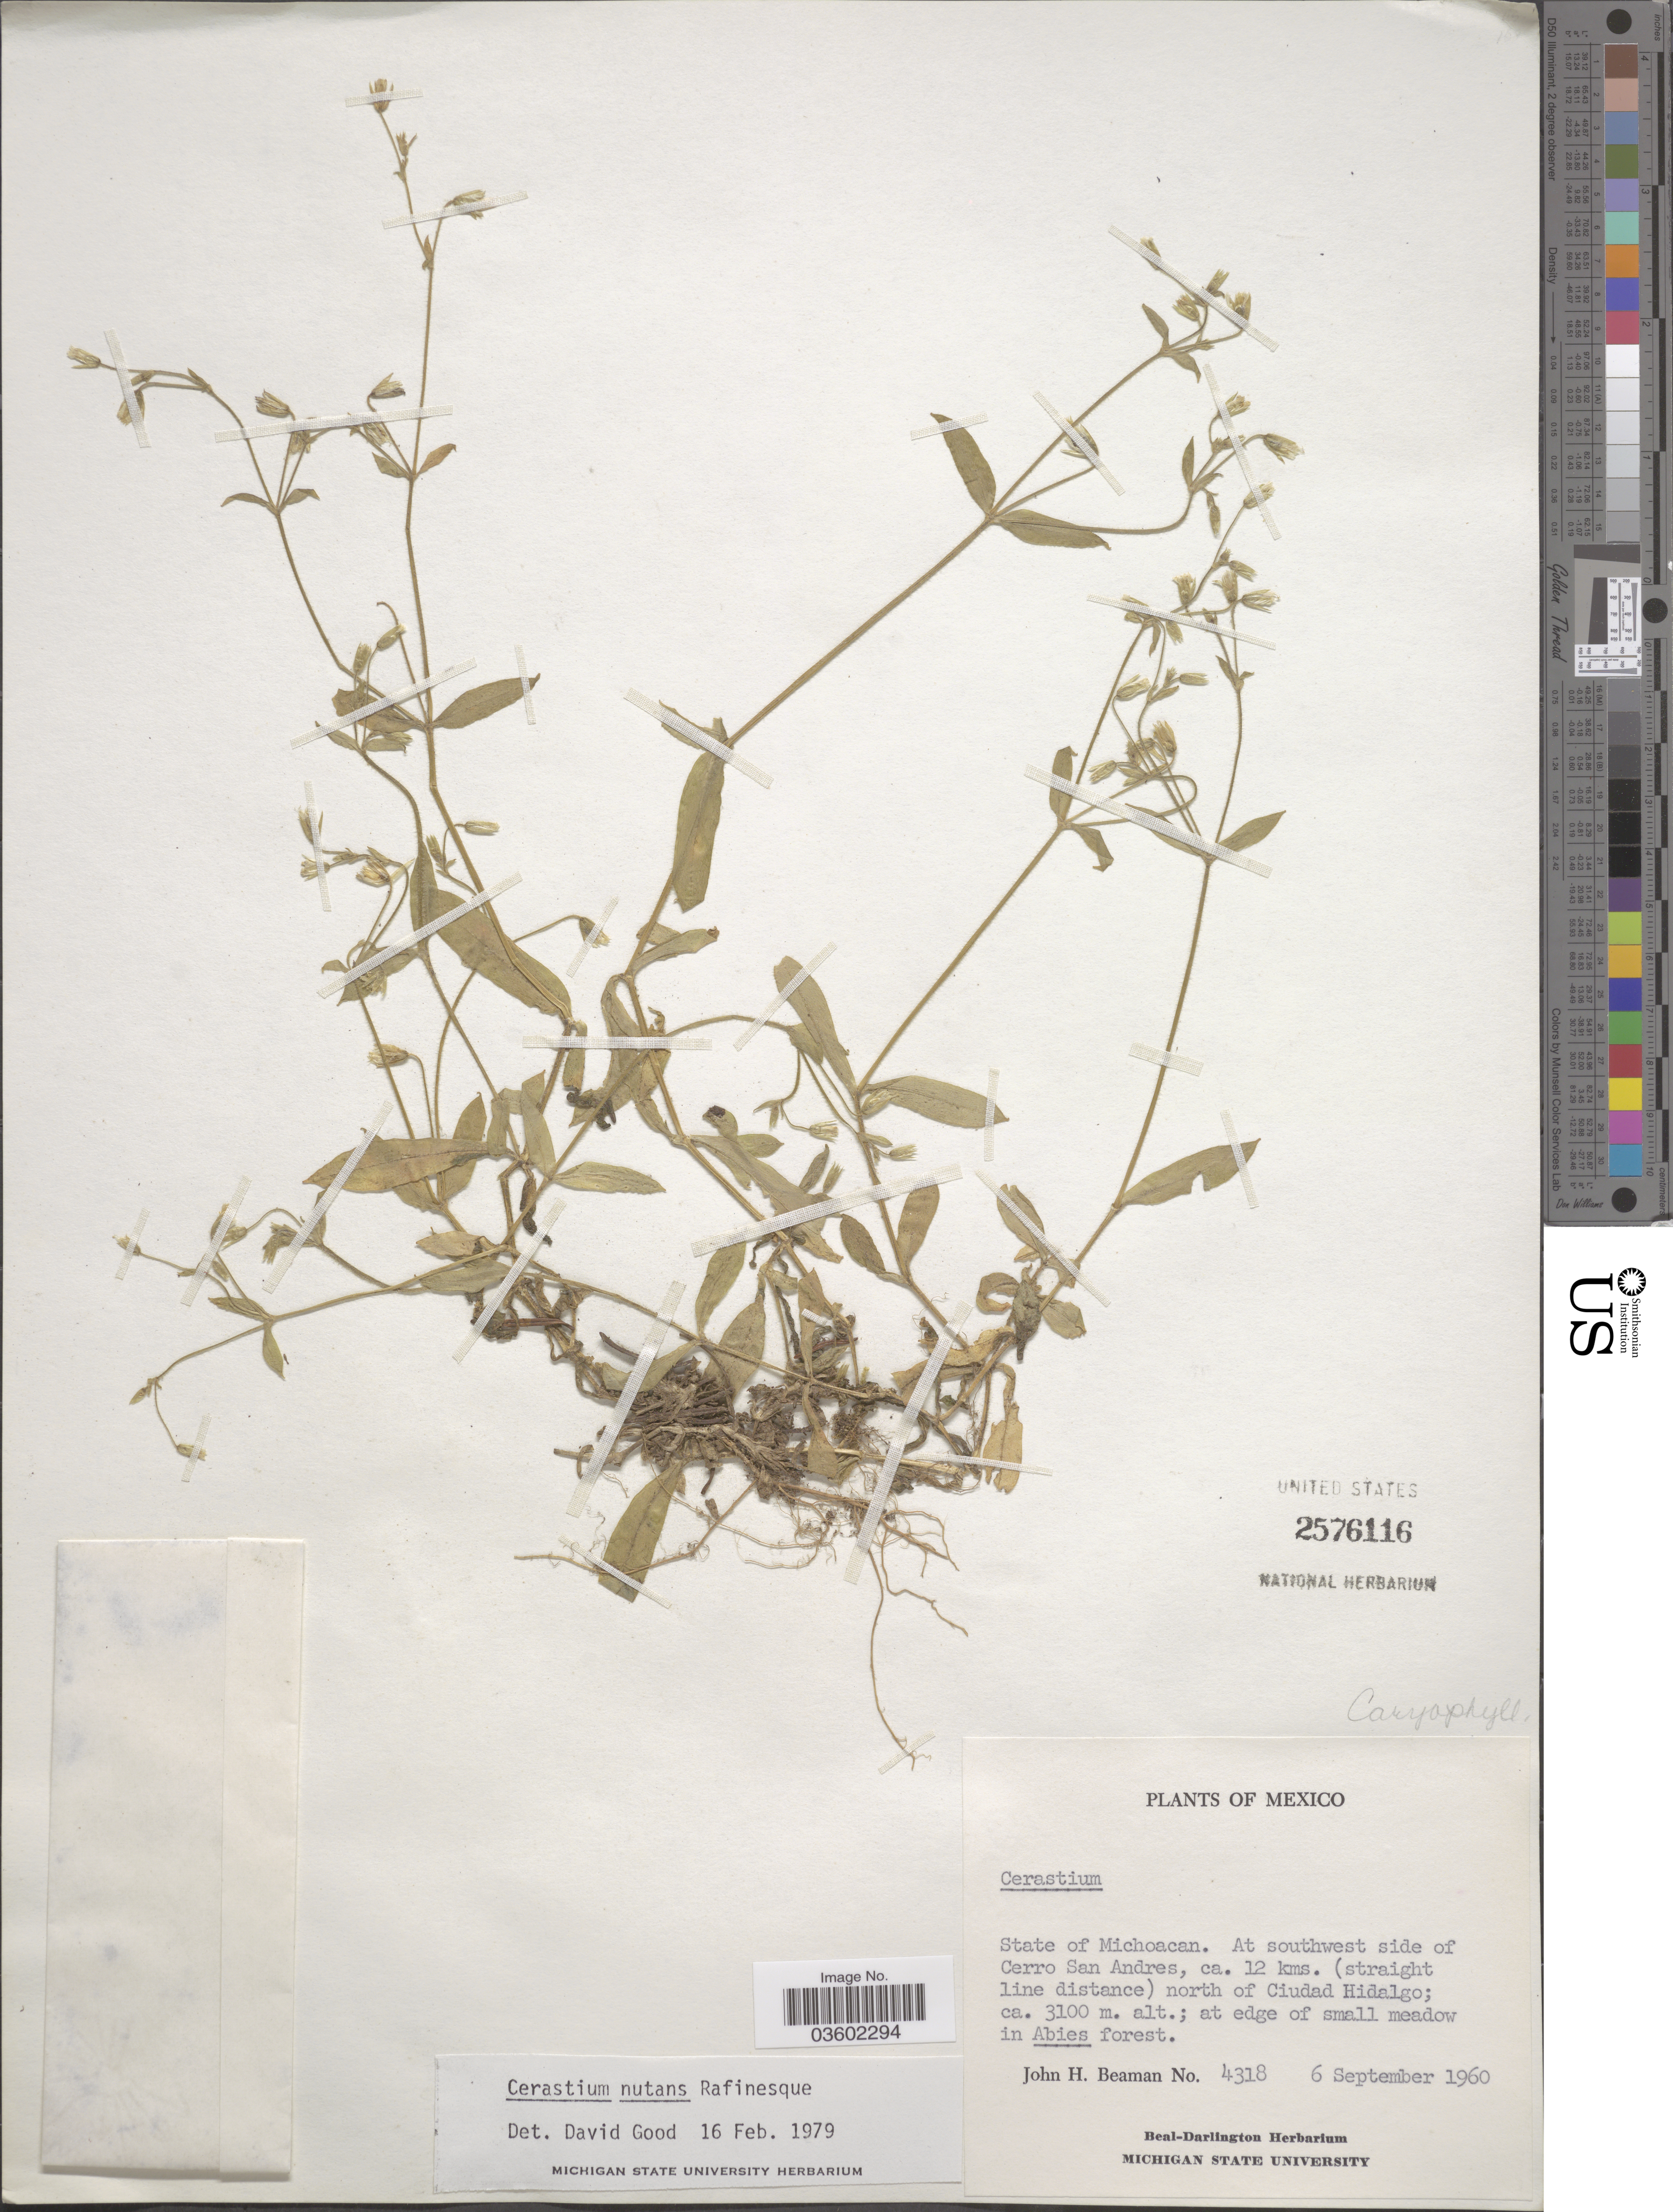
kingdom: Plantae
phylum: Tracheophyta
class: Magnoliopsida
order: Caryophyllales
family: Caryophyllaceae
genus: Cerastium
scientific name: Cerastium nutans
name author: Raf.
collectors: J. H. Beaman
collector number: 4318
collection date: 1960-09-06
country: Mexico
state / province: Michoacán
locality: At southwest side of Cerro San Andres, ca. 12 kms. (straight line distance) north of Ciudad Hidalgo.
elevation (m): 3100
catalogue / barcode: US 2576116